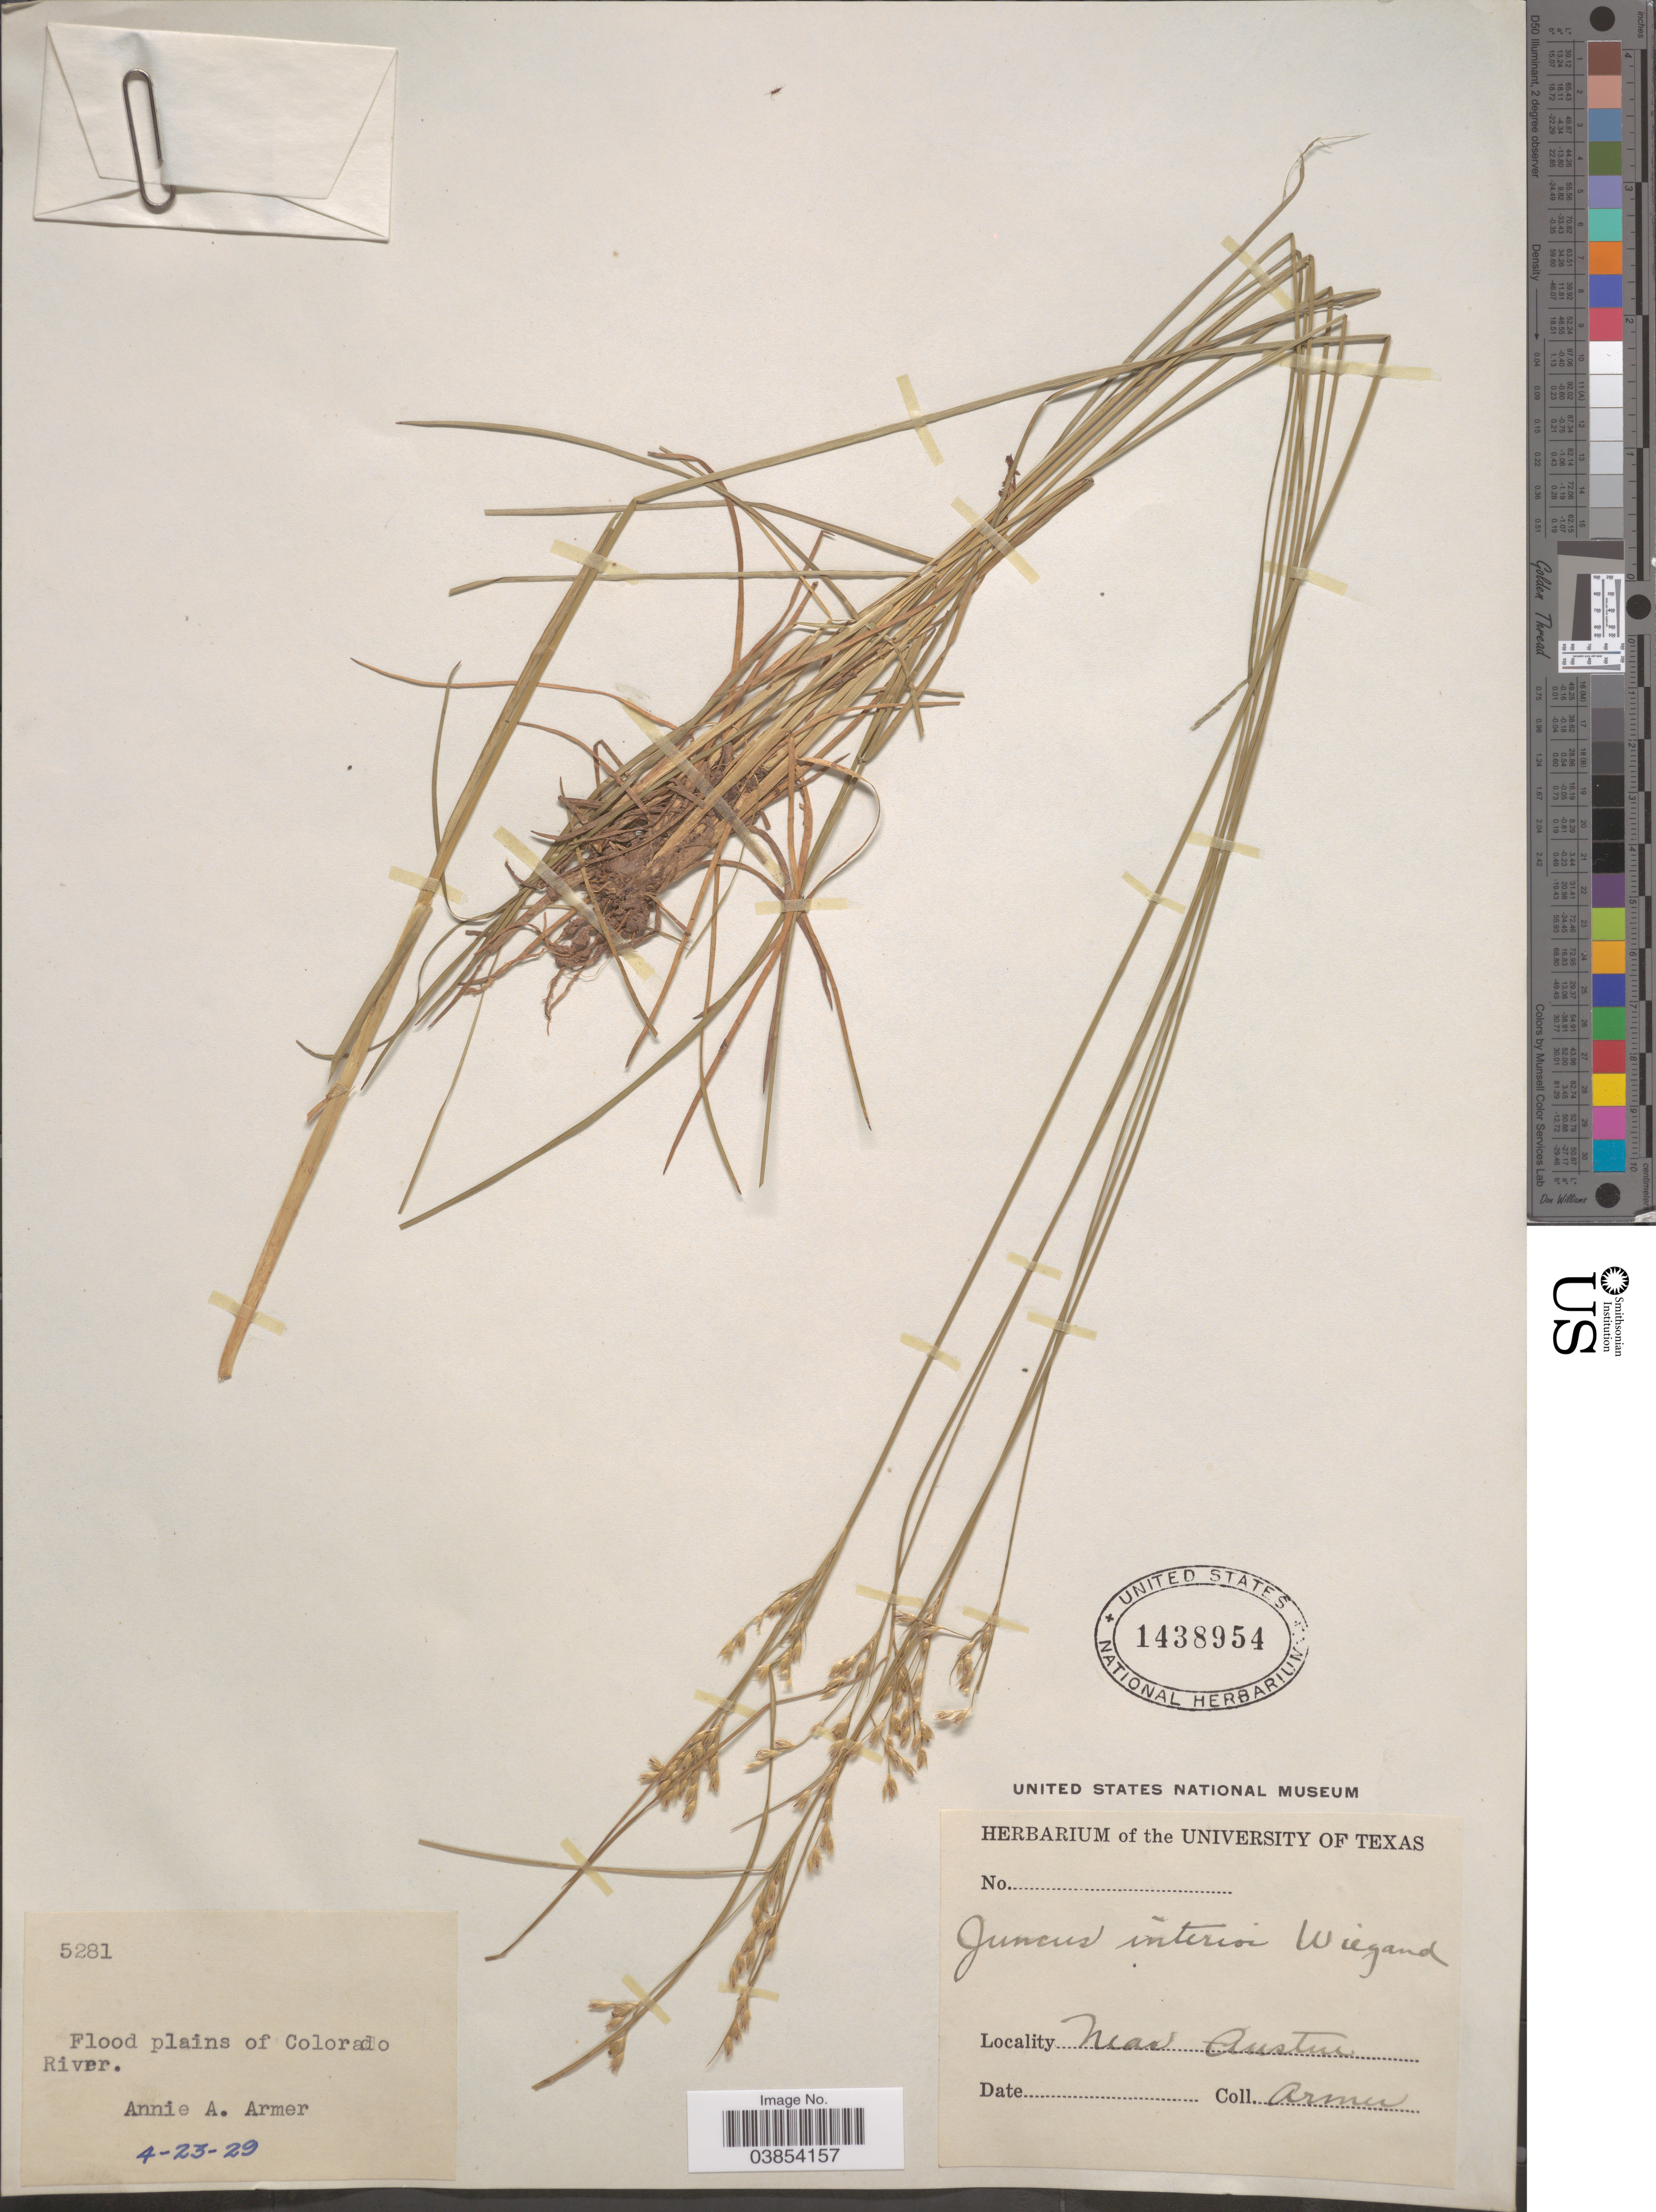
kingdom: Plantae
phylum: Tracheophyta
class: Liliopsida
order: Poales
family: Juncaceae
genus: Juncus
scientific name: Juncus interior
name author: Wiegand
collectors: A. Armer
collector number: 5281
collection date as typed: Transcribed d/m/y: 23/4/29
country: United States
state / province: Texas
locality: Flood plains of Colorado River. Near Austin.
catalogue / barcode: US 1438954